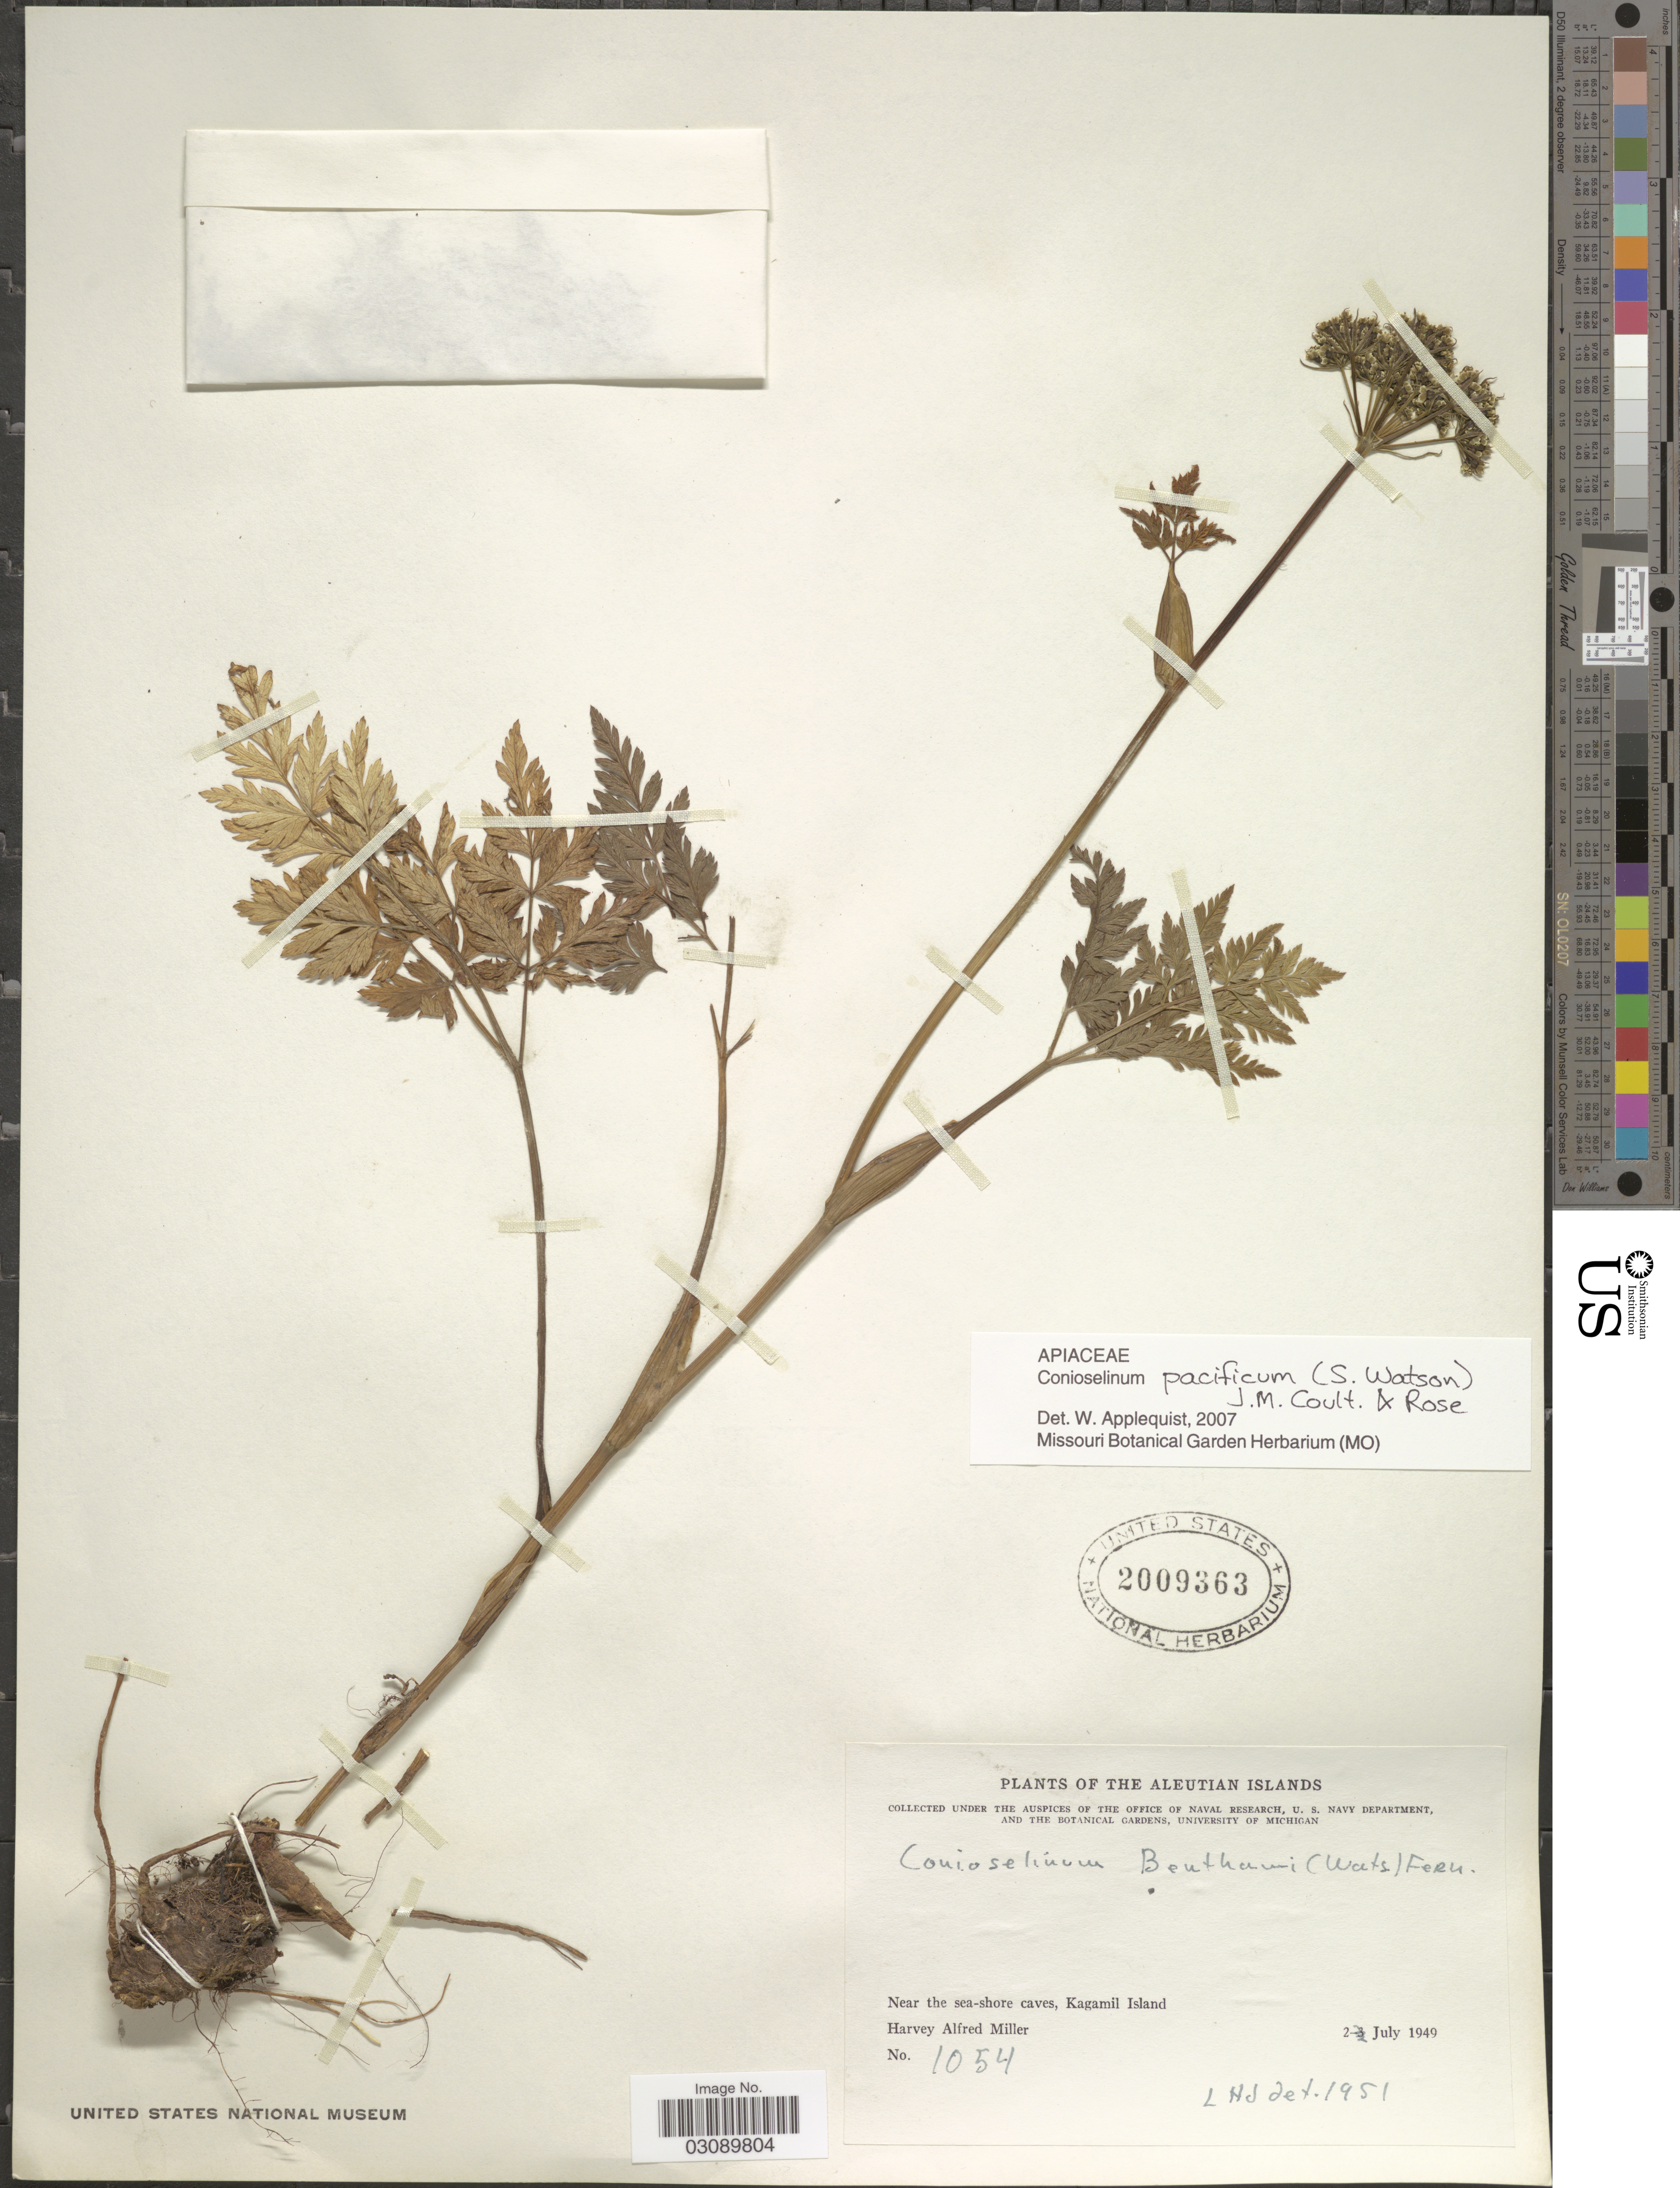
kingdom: Plantae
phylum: Tracheophyta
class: Magnoliopsida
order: Apiales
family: Apiaceae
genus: Conioselinum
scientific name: Conioselinum pacificum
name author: (S. Watson) J.M. Coult. & Rose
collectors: H. A. Miller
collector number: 1054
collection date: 1949-07-02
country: United States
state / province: Alaska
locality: Aleutian Islands. Near the sea-shore caves, Kagamil Island.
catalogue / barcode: US 2009363